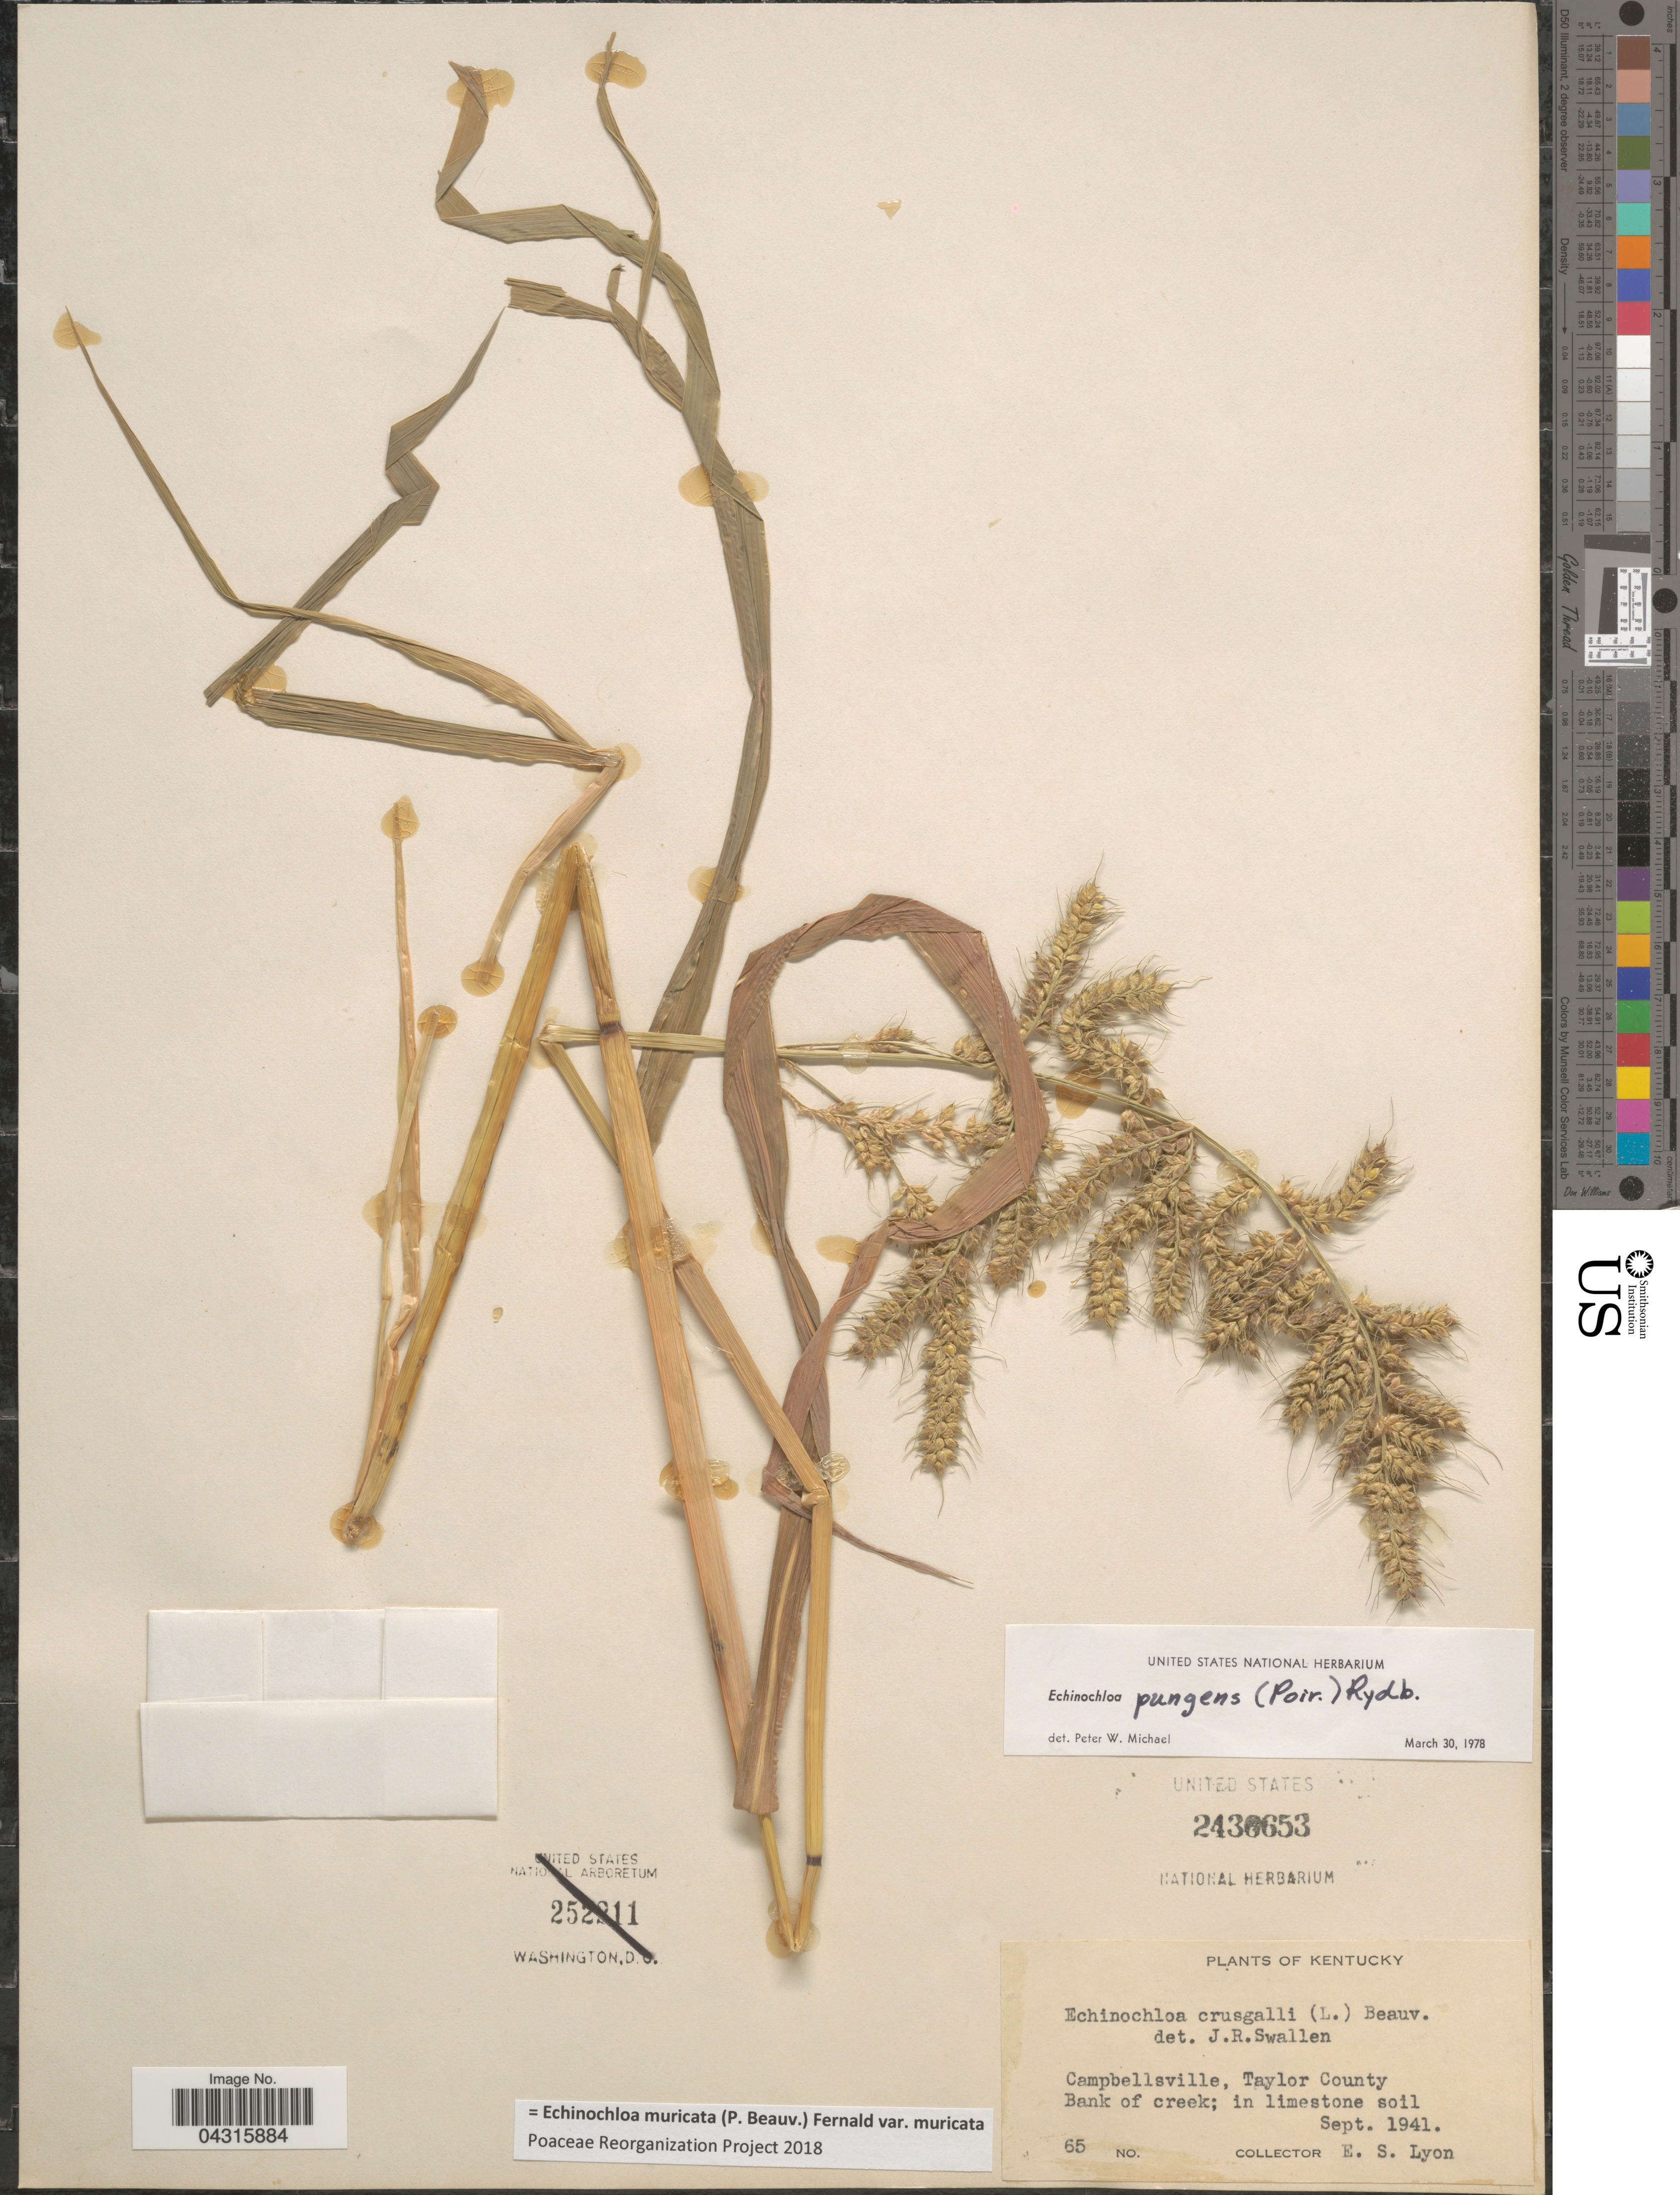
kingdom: Plantae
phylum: Tracheophyta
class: Liliopsida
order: Poales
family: Poaceae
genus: Echinochloa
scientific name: Echinochloa muricata var. muricata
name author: (P. Beauv.) Fernald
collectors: E. Lyon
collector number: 65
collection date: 1941-09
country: United States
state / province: Kentucky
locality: Campbellsville, Taylor County. Bank of creek; in limestone soil.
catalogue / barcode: US 2436653